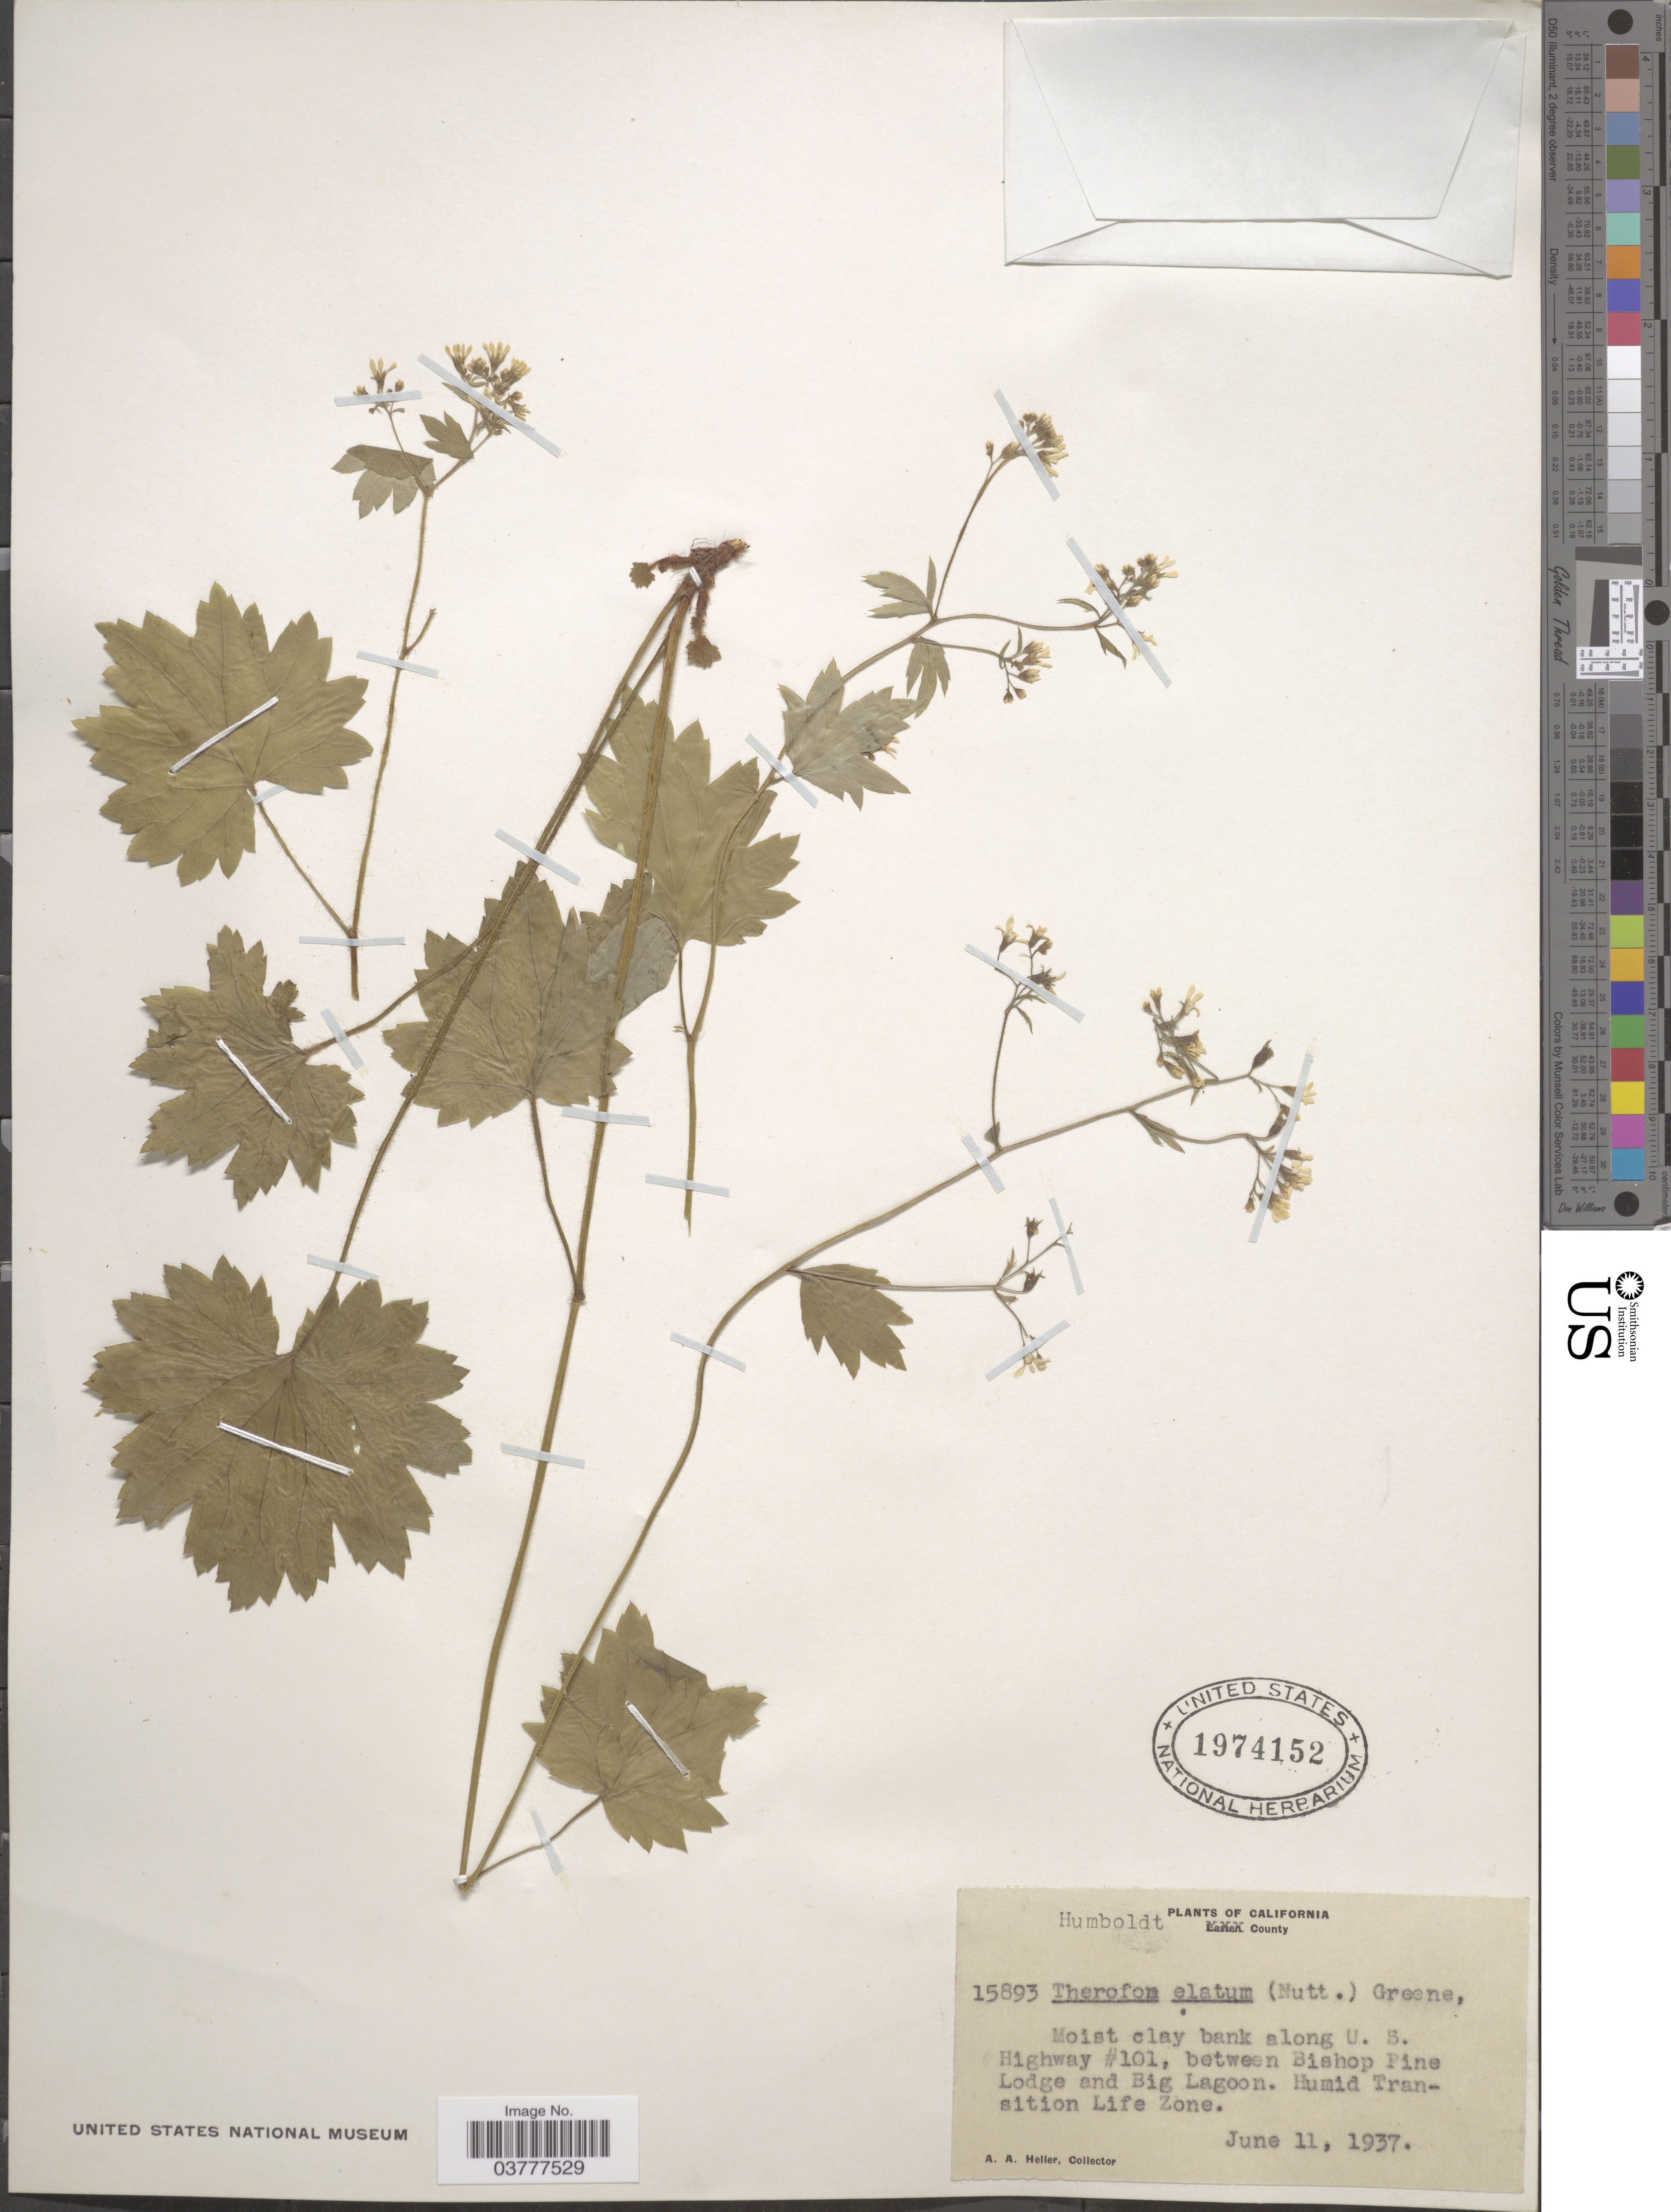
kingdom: Plantae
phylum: Tracheophyta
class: Magnoliopsida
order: Saxifragales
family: Saxifragaceae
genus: Boykinia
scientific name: Boykinia elata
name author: Greene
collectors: A. A. Heller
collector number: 15893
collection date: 1937-06-11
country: United States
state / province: California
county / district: Humboldt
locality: Humboldt County. Moist clay bank along U. S. Highway #101, between Bishop Pine Lodge and Big Lagoon. Humid Transition Life Zone.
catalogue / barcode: US 1974152